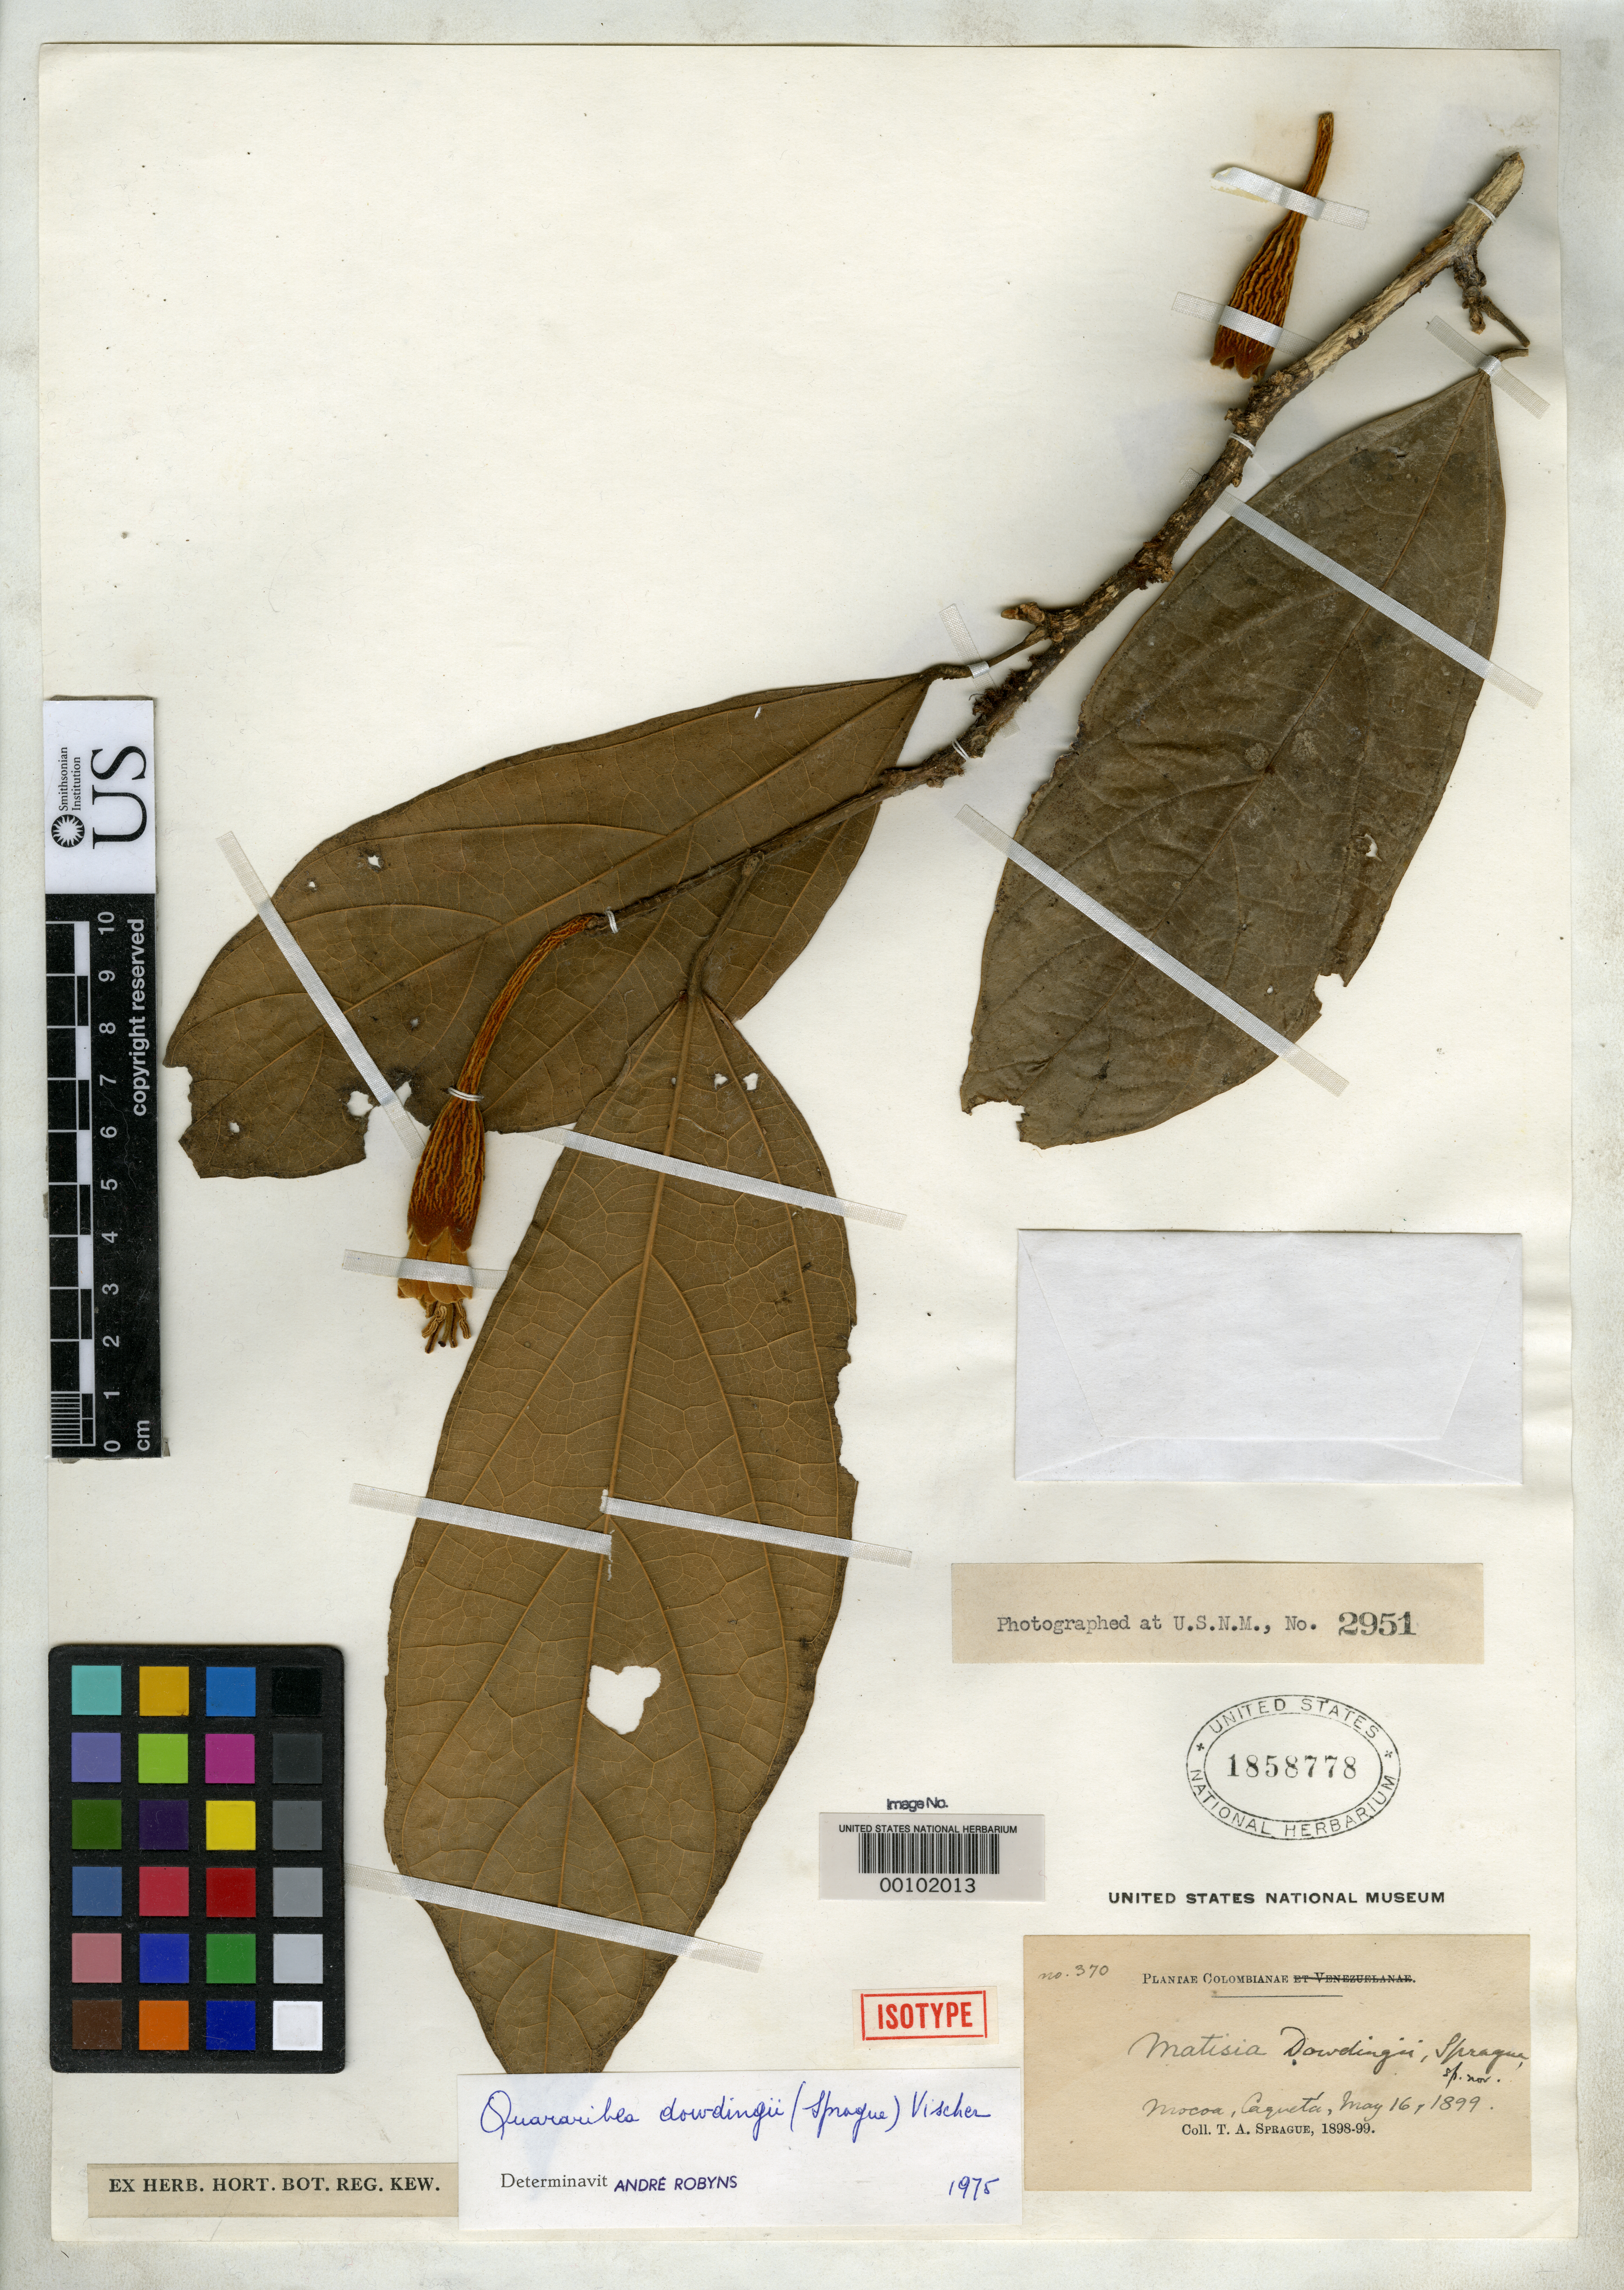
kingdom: Plantae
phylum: Tracheophyta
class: Magnoliopsida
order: Malvales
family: Malvaceae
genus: Matisia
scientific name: Matisia dowdingii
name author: Sprague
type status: Isotype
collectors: T. A. Sprague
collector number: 370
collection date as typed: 16 May 1899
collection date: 1899-05-16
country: Colombia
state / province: Caquetá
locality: Mocoa.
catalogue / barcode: US 1858778